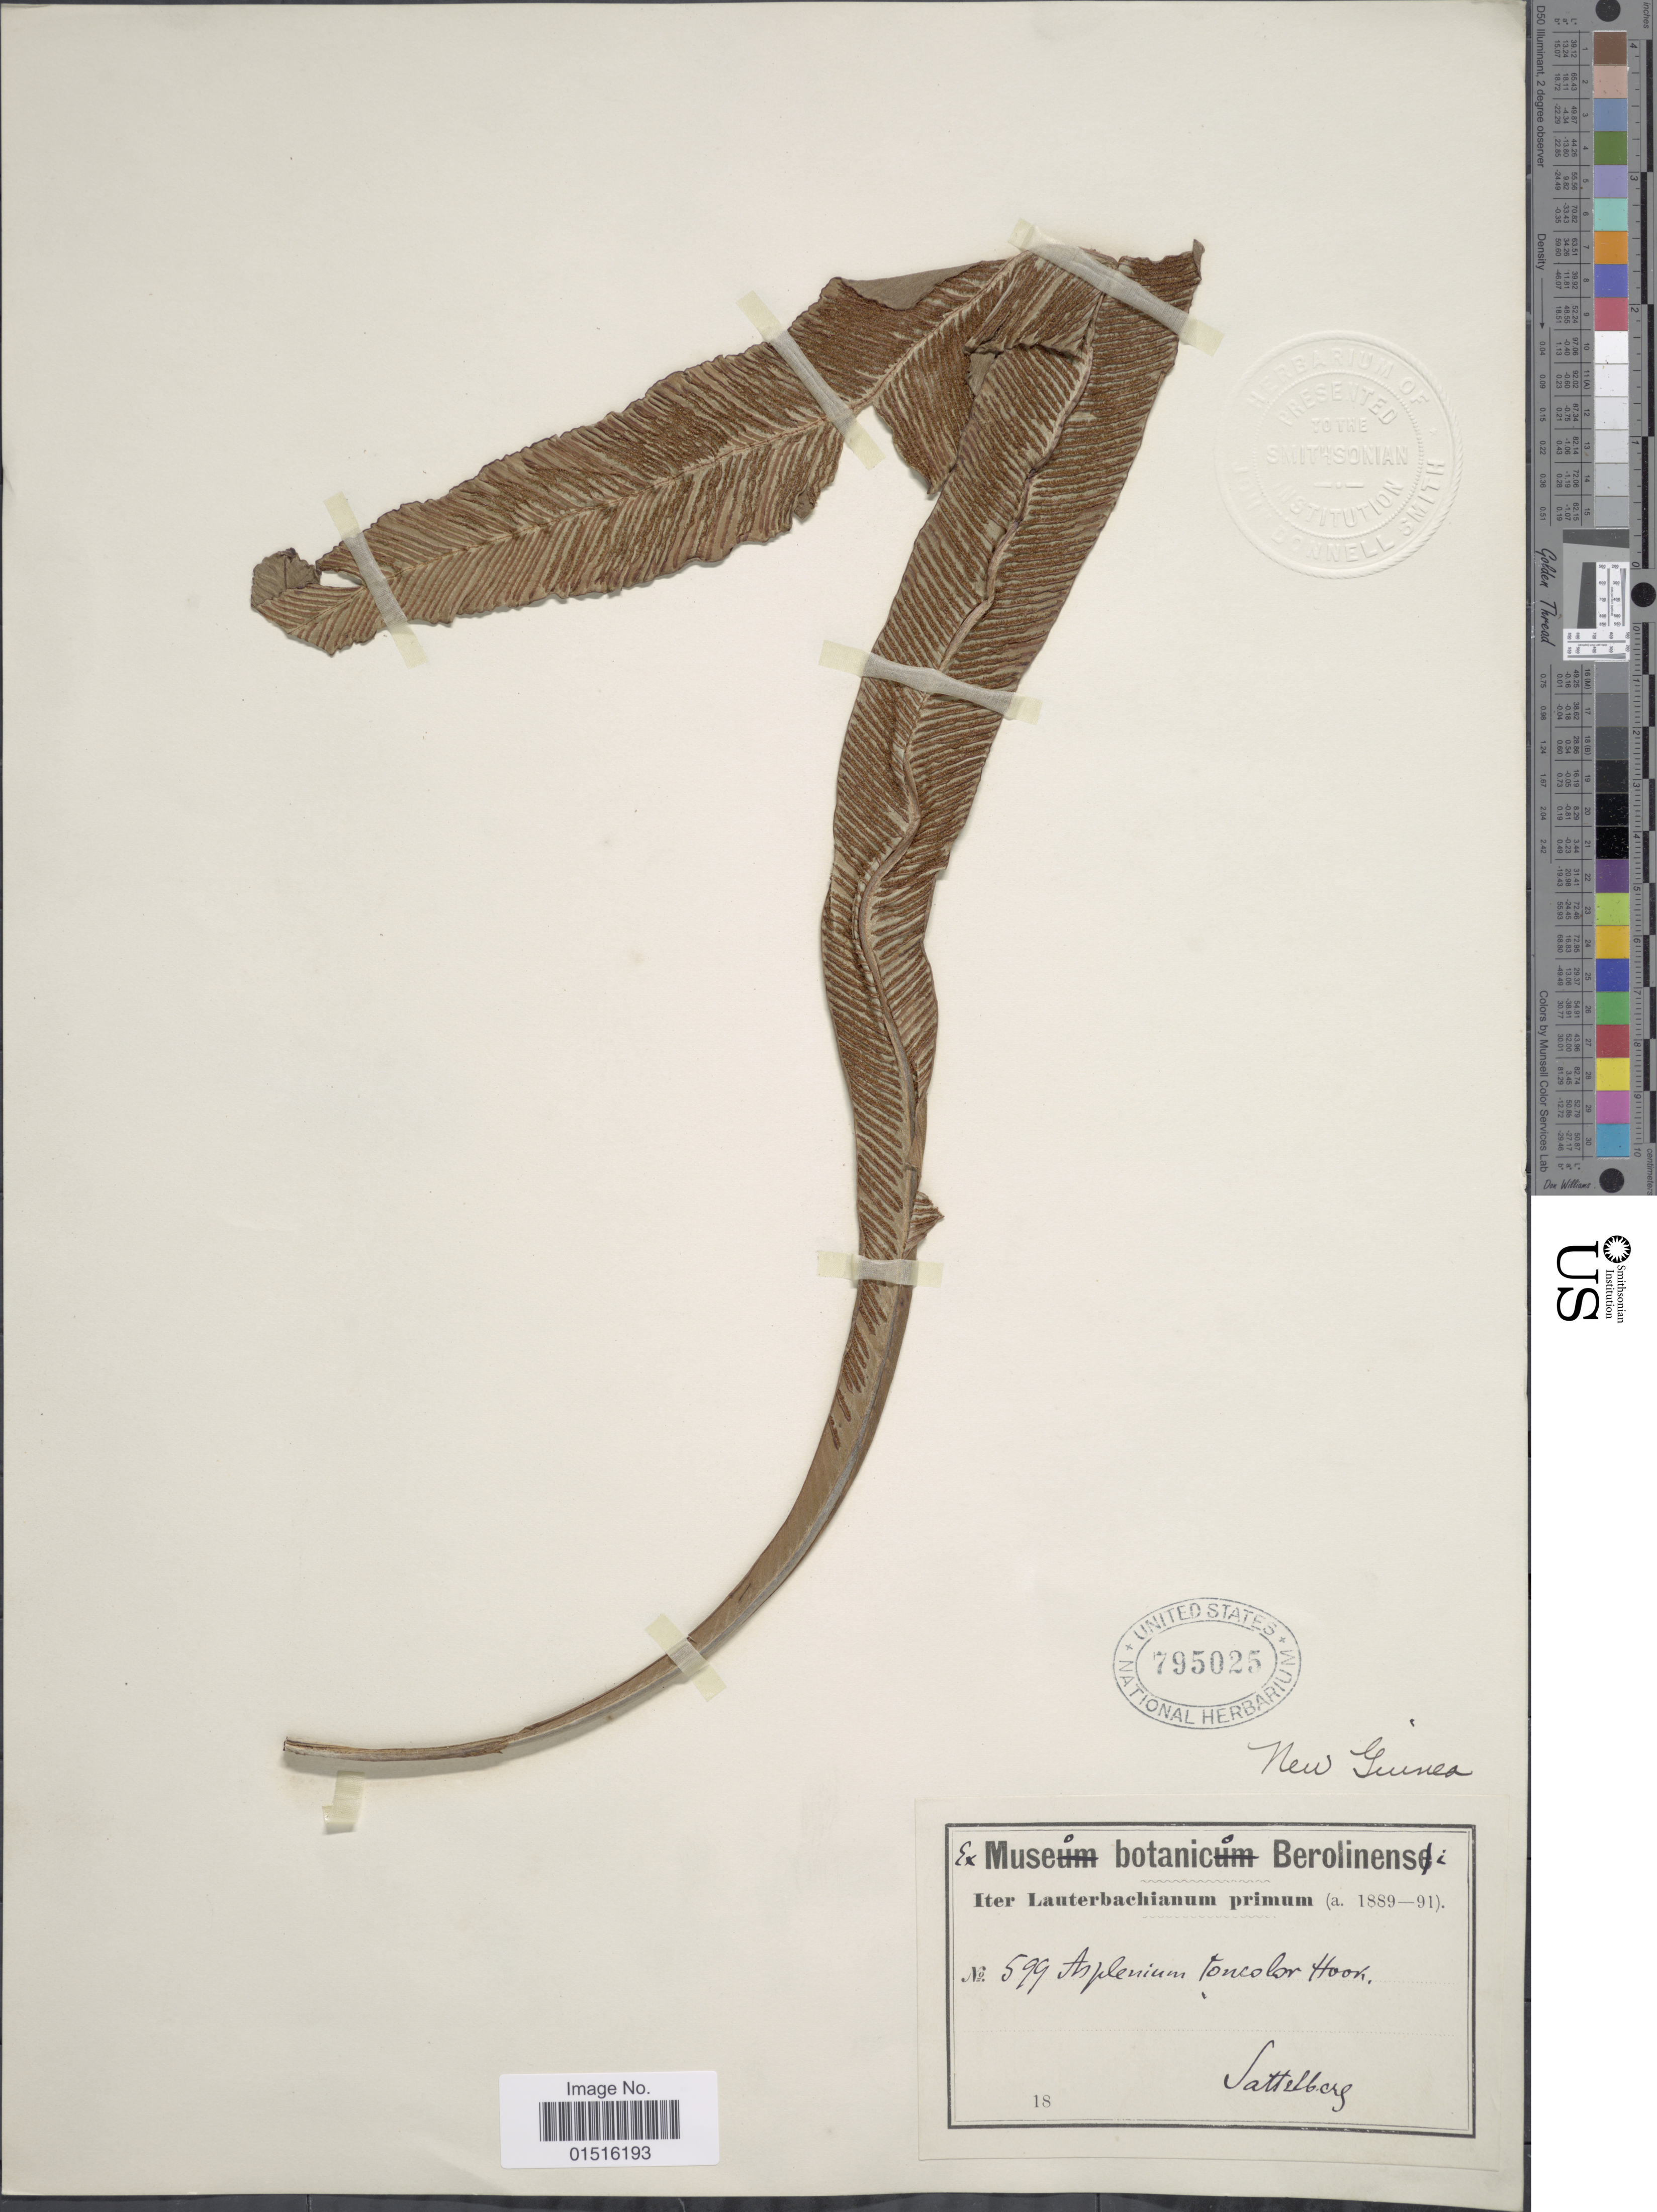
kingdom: Plantae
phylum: Tracheophyta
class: Polypodiopsida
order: Polypodiales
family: Aspleniaceae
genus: Asplenium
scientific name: Asplenium commutatum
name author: Mett. ex Kuhn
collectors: ex Mus. Bot. Berolinensi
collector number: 599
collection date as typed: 18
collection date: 1889/1891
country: Papua New Guinea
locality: Sattleberg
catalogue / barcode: US 795025